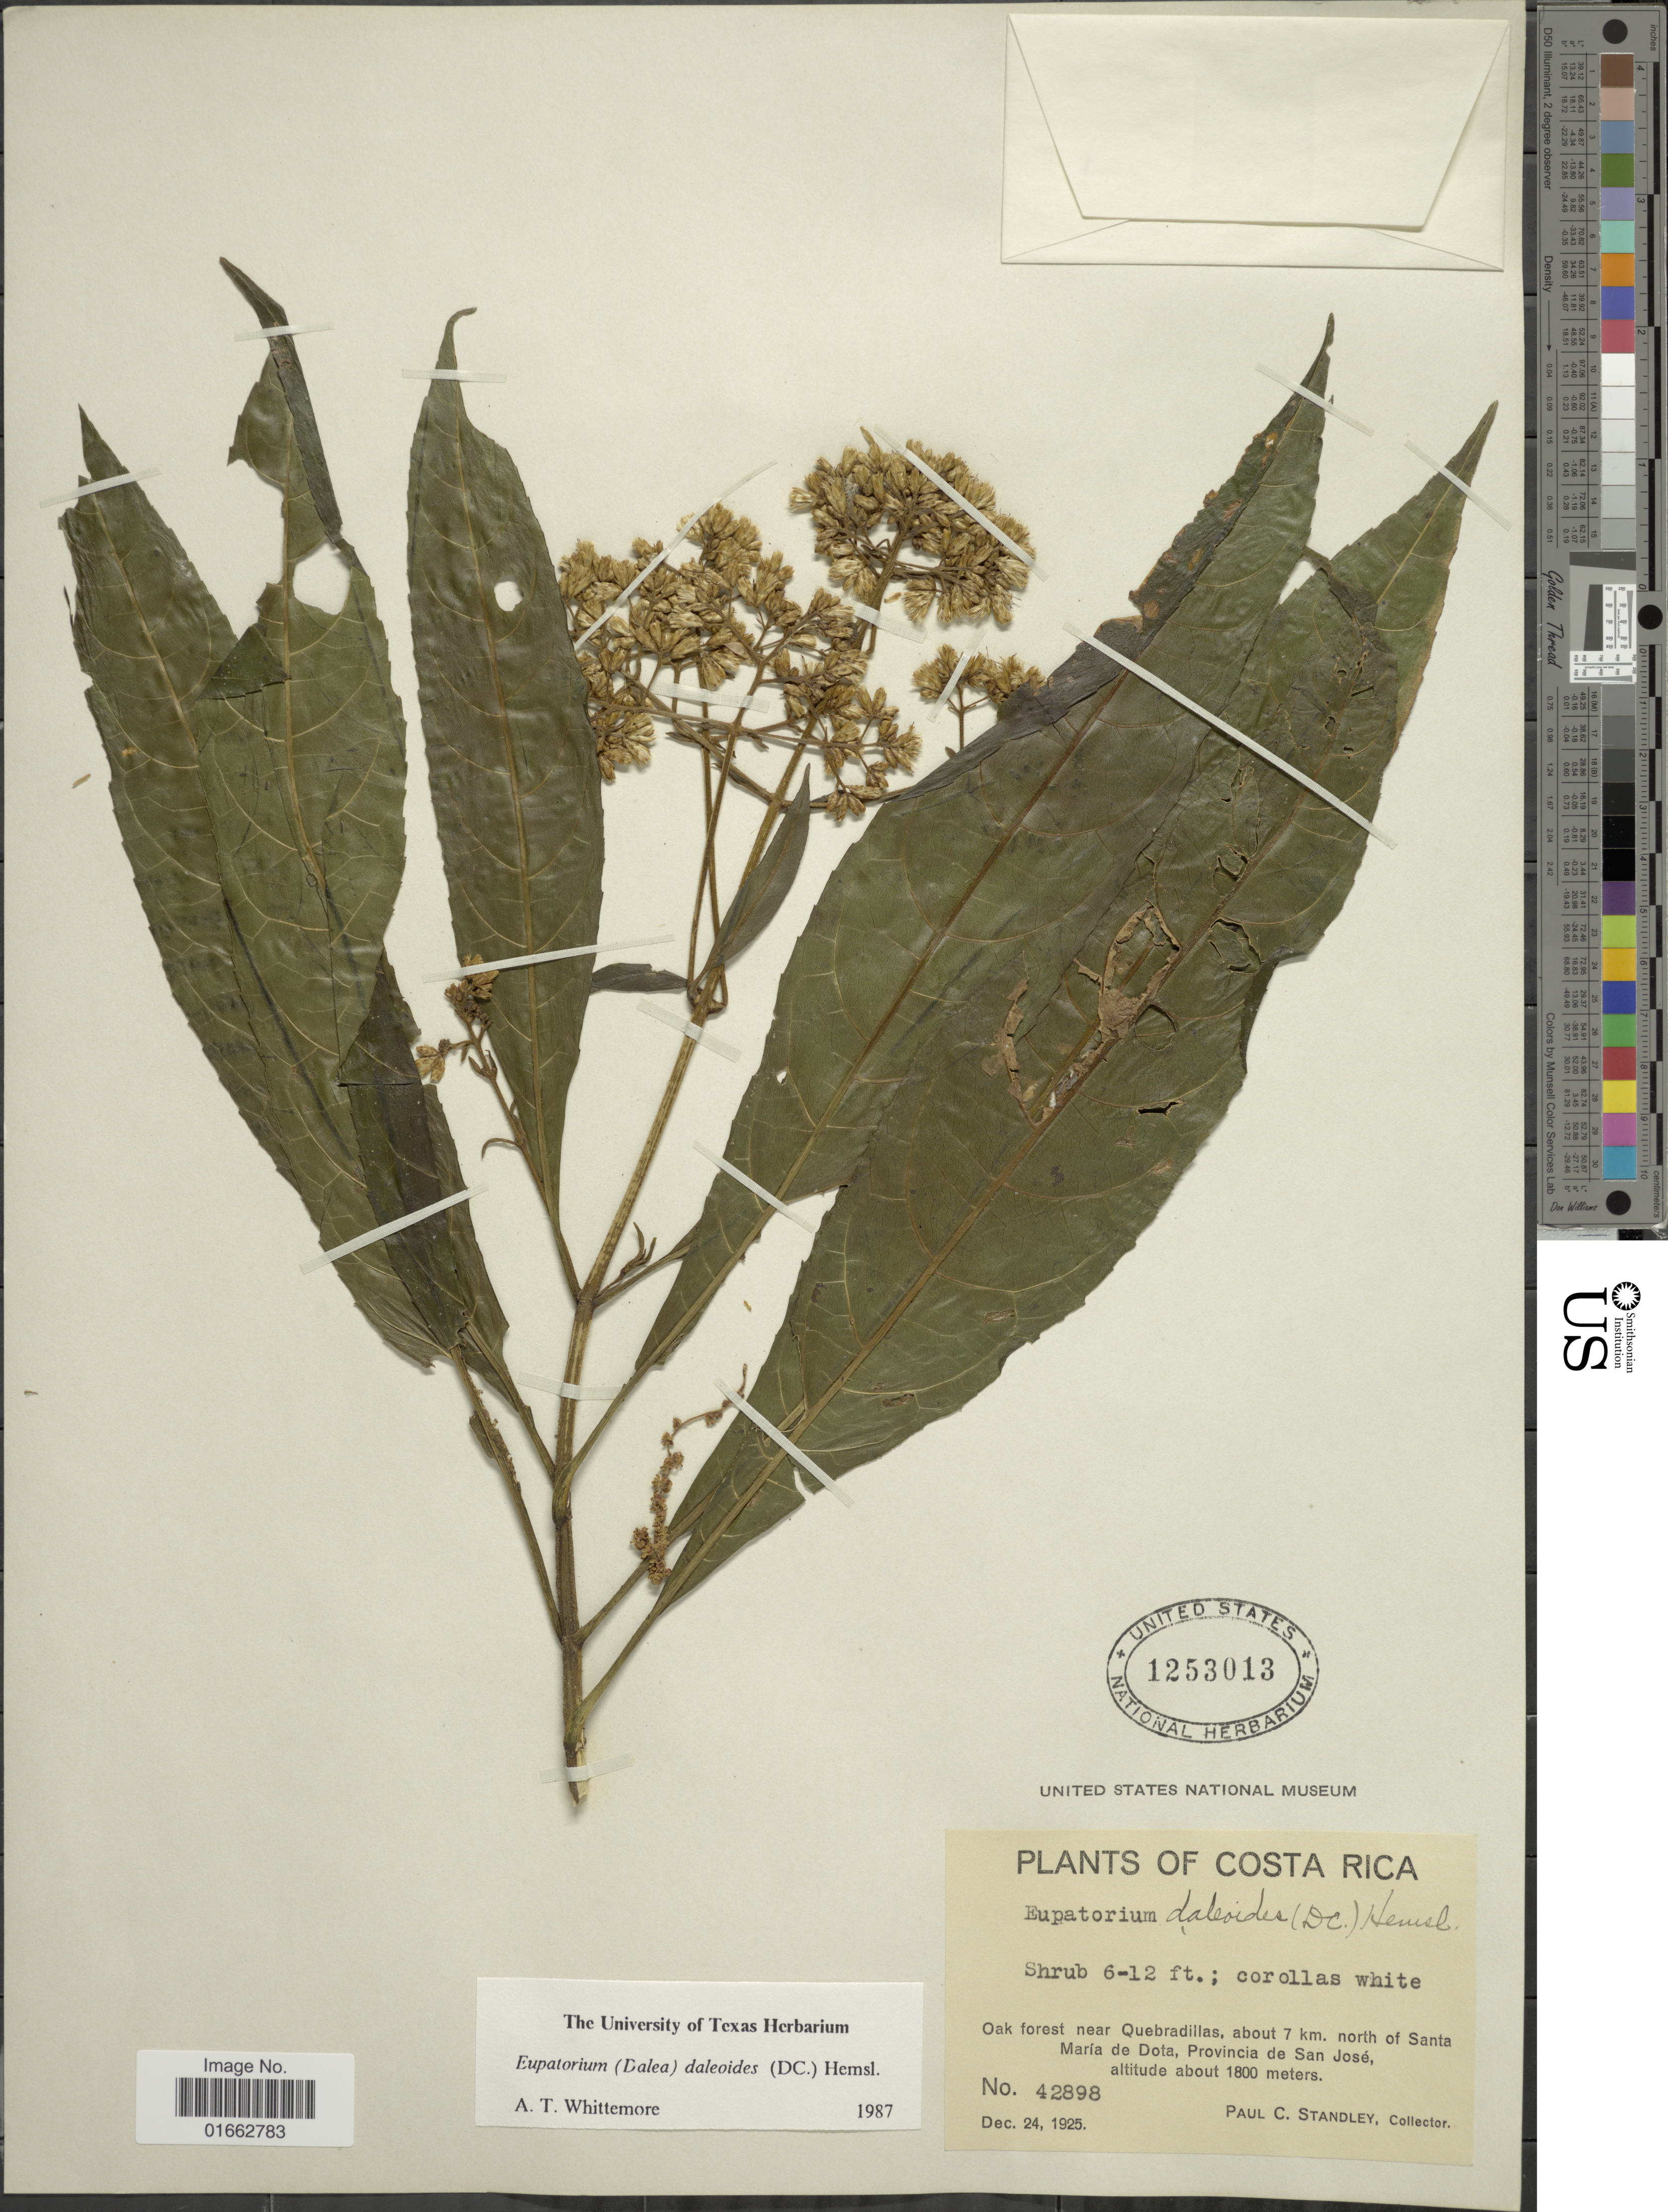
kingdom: Plantae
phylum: Tracheophyta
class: Magnoliopsida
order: Asterales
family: Asteraceae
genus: Critonia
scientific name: Critonia daleoides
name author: DC.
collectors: P. C. Standley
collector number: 42898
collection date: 1925-12-24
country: Costa Rica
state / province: San José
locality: Oak forest near Quebradillas, about 7 km. north of Santa María de Dota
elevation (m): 1800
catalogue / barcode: US 1253013